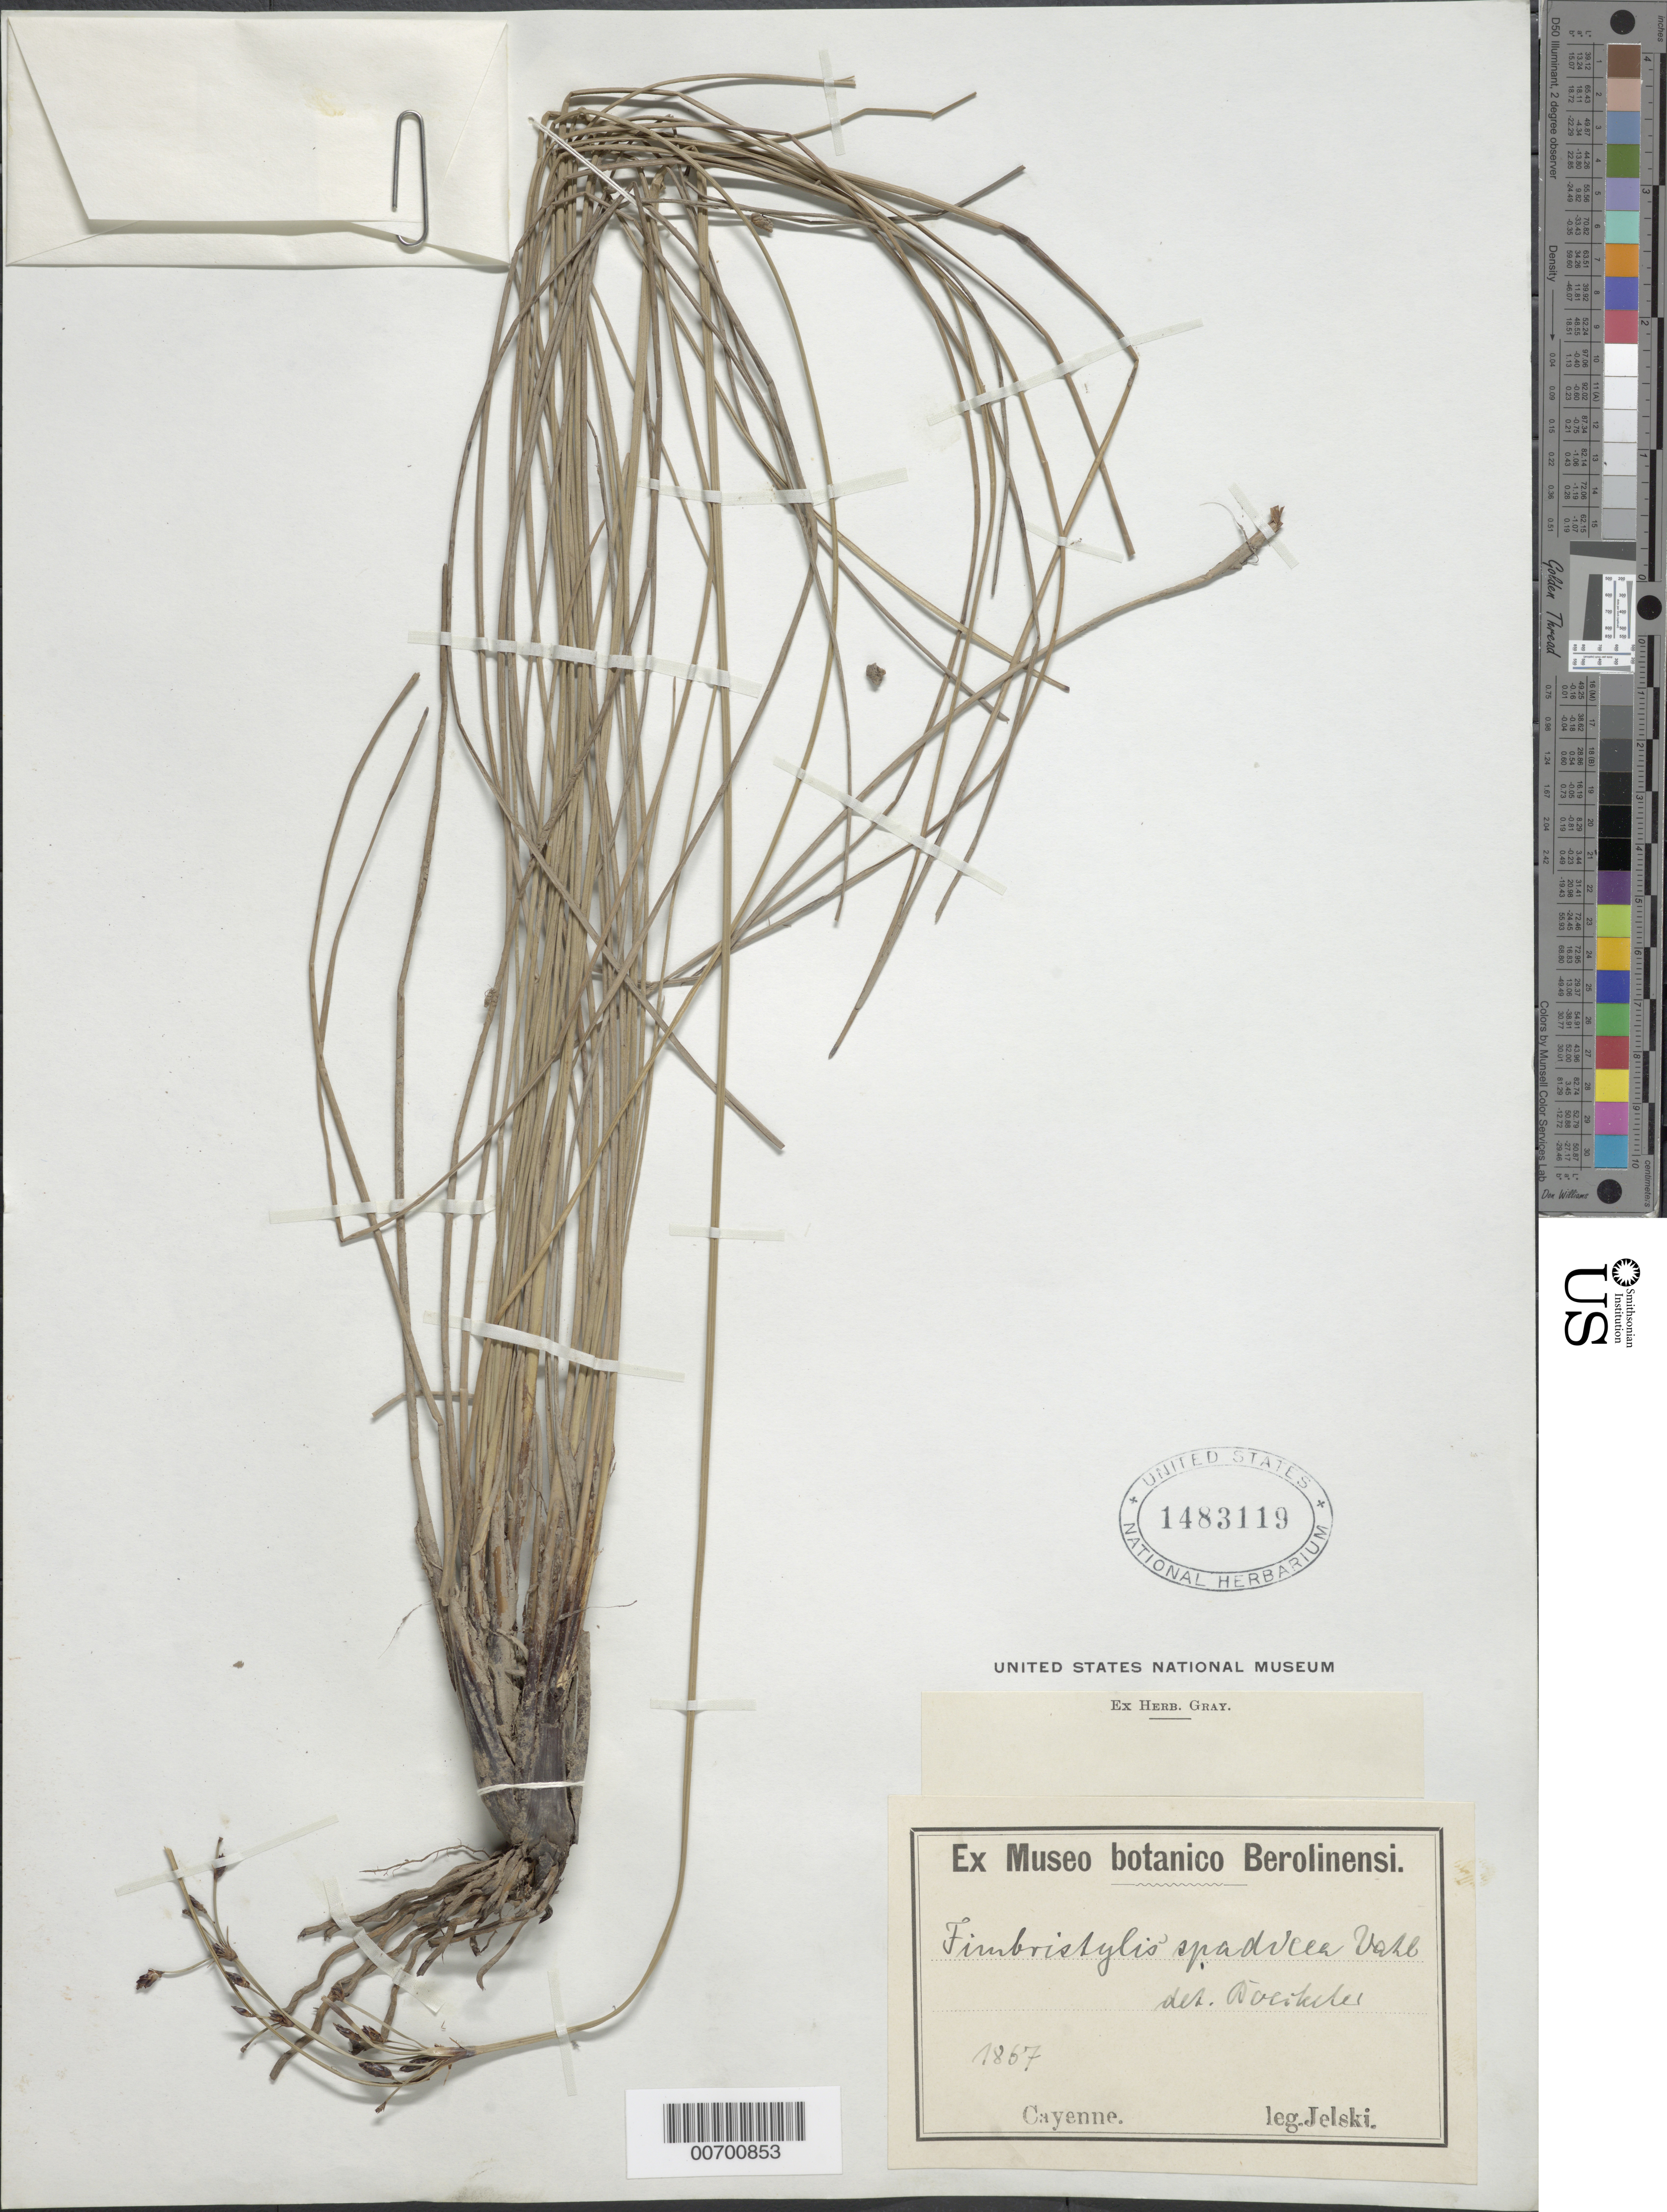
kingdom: Plantae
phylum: Tracheophyta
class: Liliopsida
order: Poales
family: Cyperaceae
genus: Fimbristylis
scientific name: Fimbristylis spadicea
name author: (L.) Vahl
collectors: H. Jelski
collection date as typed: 1867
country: French Guiana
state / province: Cayenne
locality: Cayenne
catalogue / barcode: US 1483119